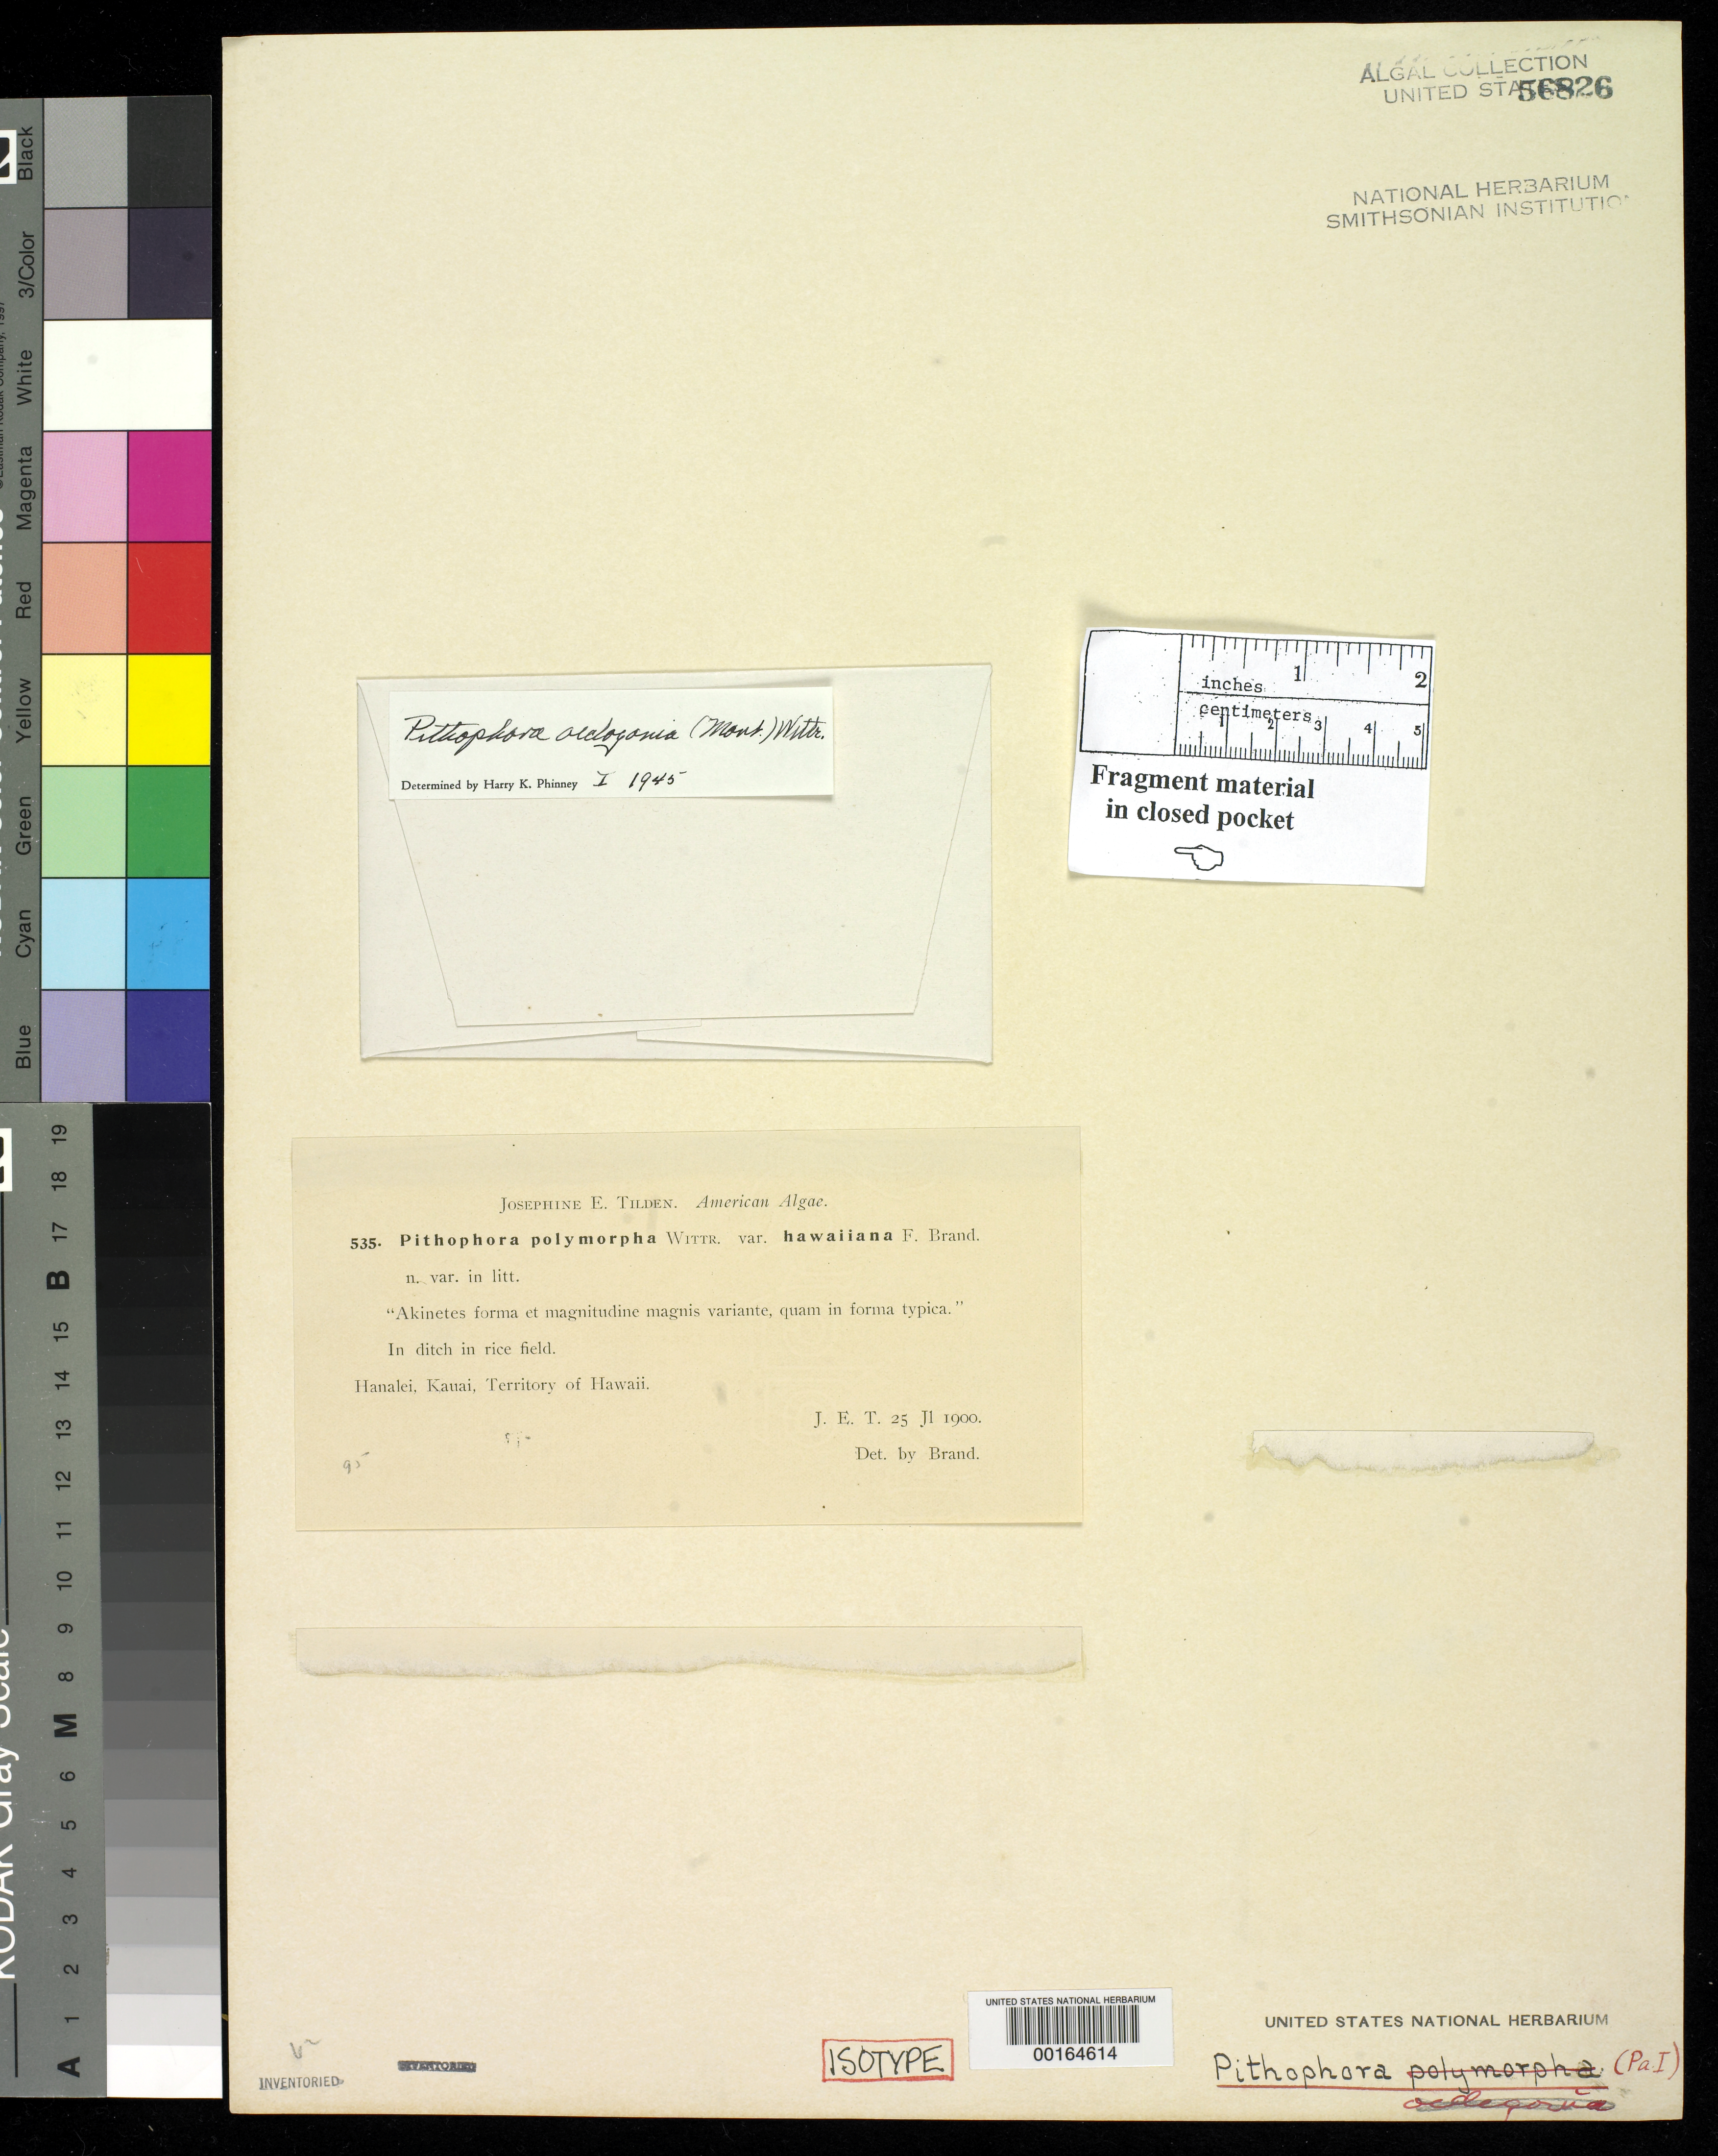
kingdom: Plantae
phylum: Chlorophyta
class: Ulvophyceae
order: Cladophorales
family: Cladophoraceae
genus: Pithophora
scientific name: Pithophora polymorpha var. hawaiiana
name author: F. Brand in J. E. Tilden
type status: Isotype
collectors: J. E. Tilden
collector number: JET 535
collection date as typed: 25 Jul 1900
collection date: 1900-07-25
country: United States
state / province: Hawaii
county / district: Kauai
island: Kaua'i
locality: Hanale.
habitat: In rice field ditch.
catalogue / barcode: US 56826